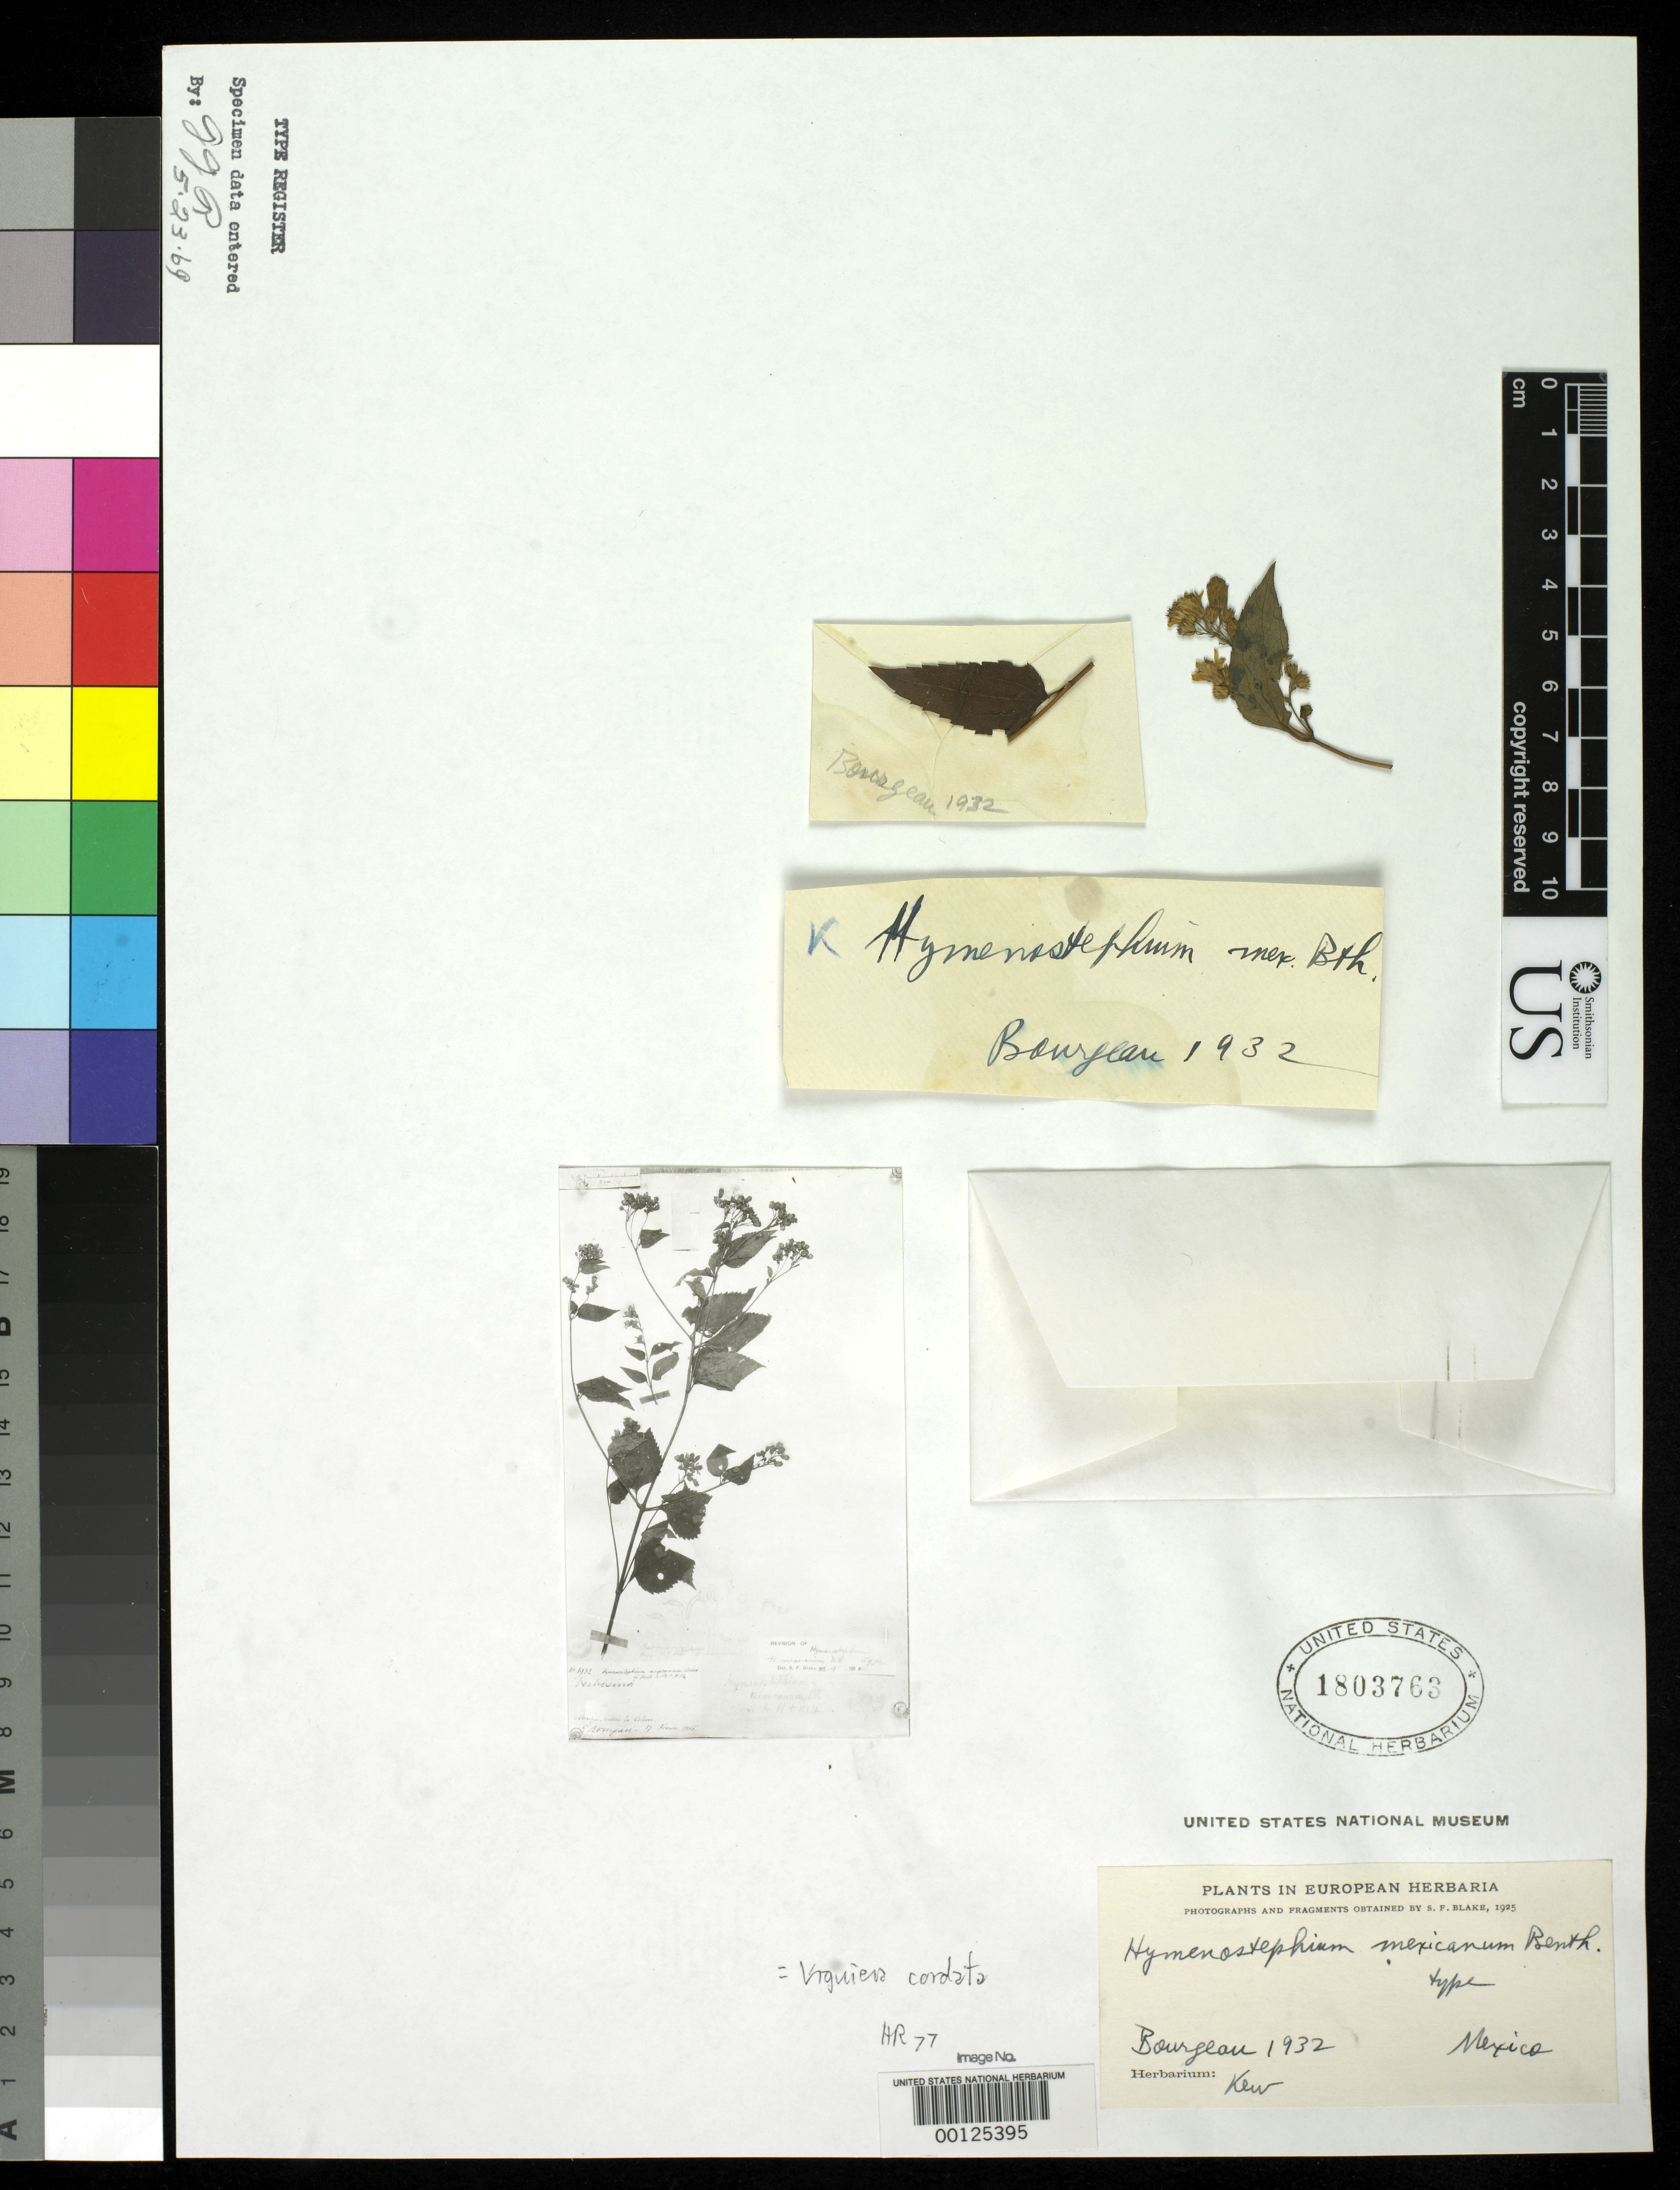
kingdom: Plantae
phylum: Tracheophyta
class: Magnoliopsida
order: Asterales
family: Asteraceae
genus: Hymenostephium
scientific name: Hymenostephium mexicanum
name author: Benth.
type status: Type Fragment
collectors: E. Bourgeau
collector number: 1932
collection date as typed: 1866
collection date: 1866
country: Mexico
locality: Vallee de Cordova.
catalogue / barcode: US 1803763